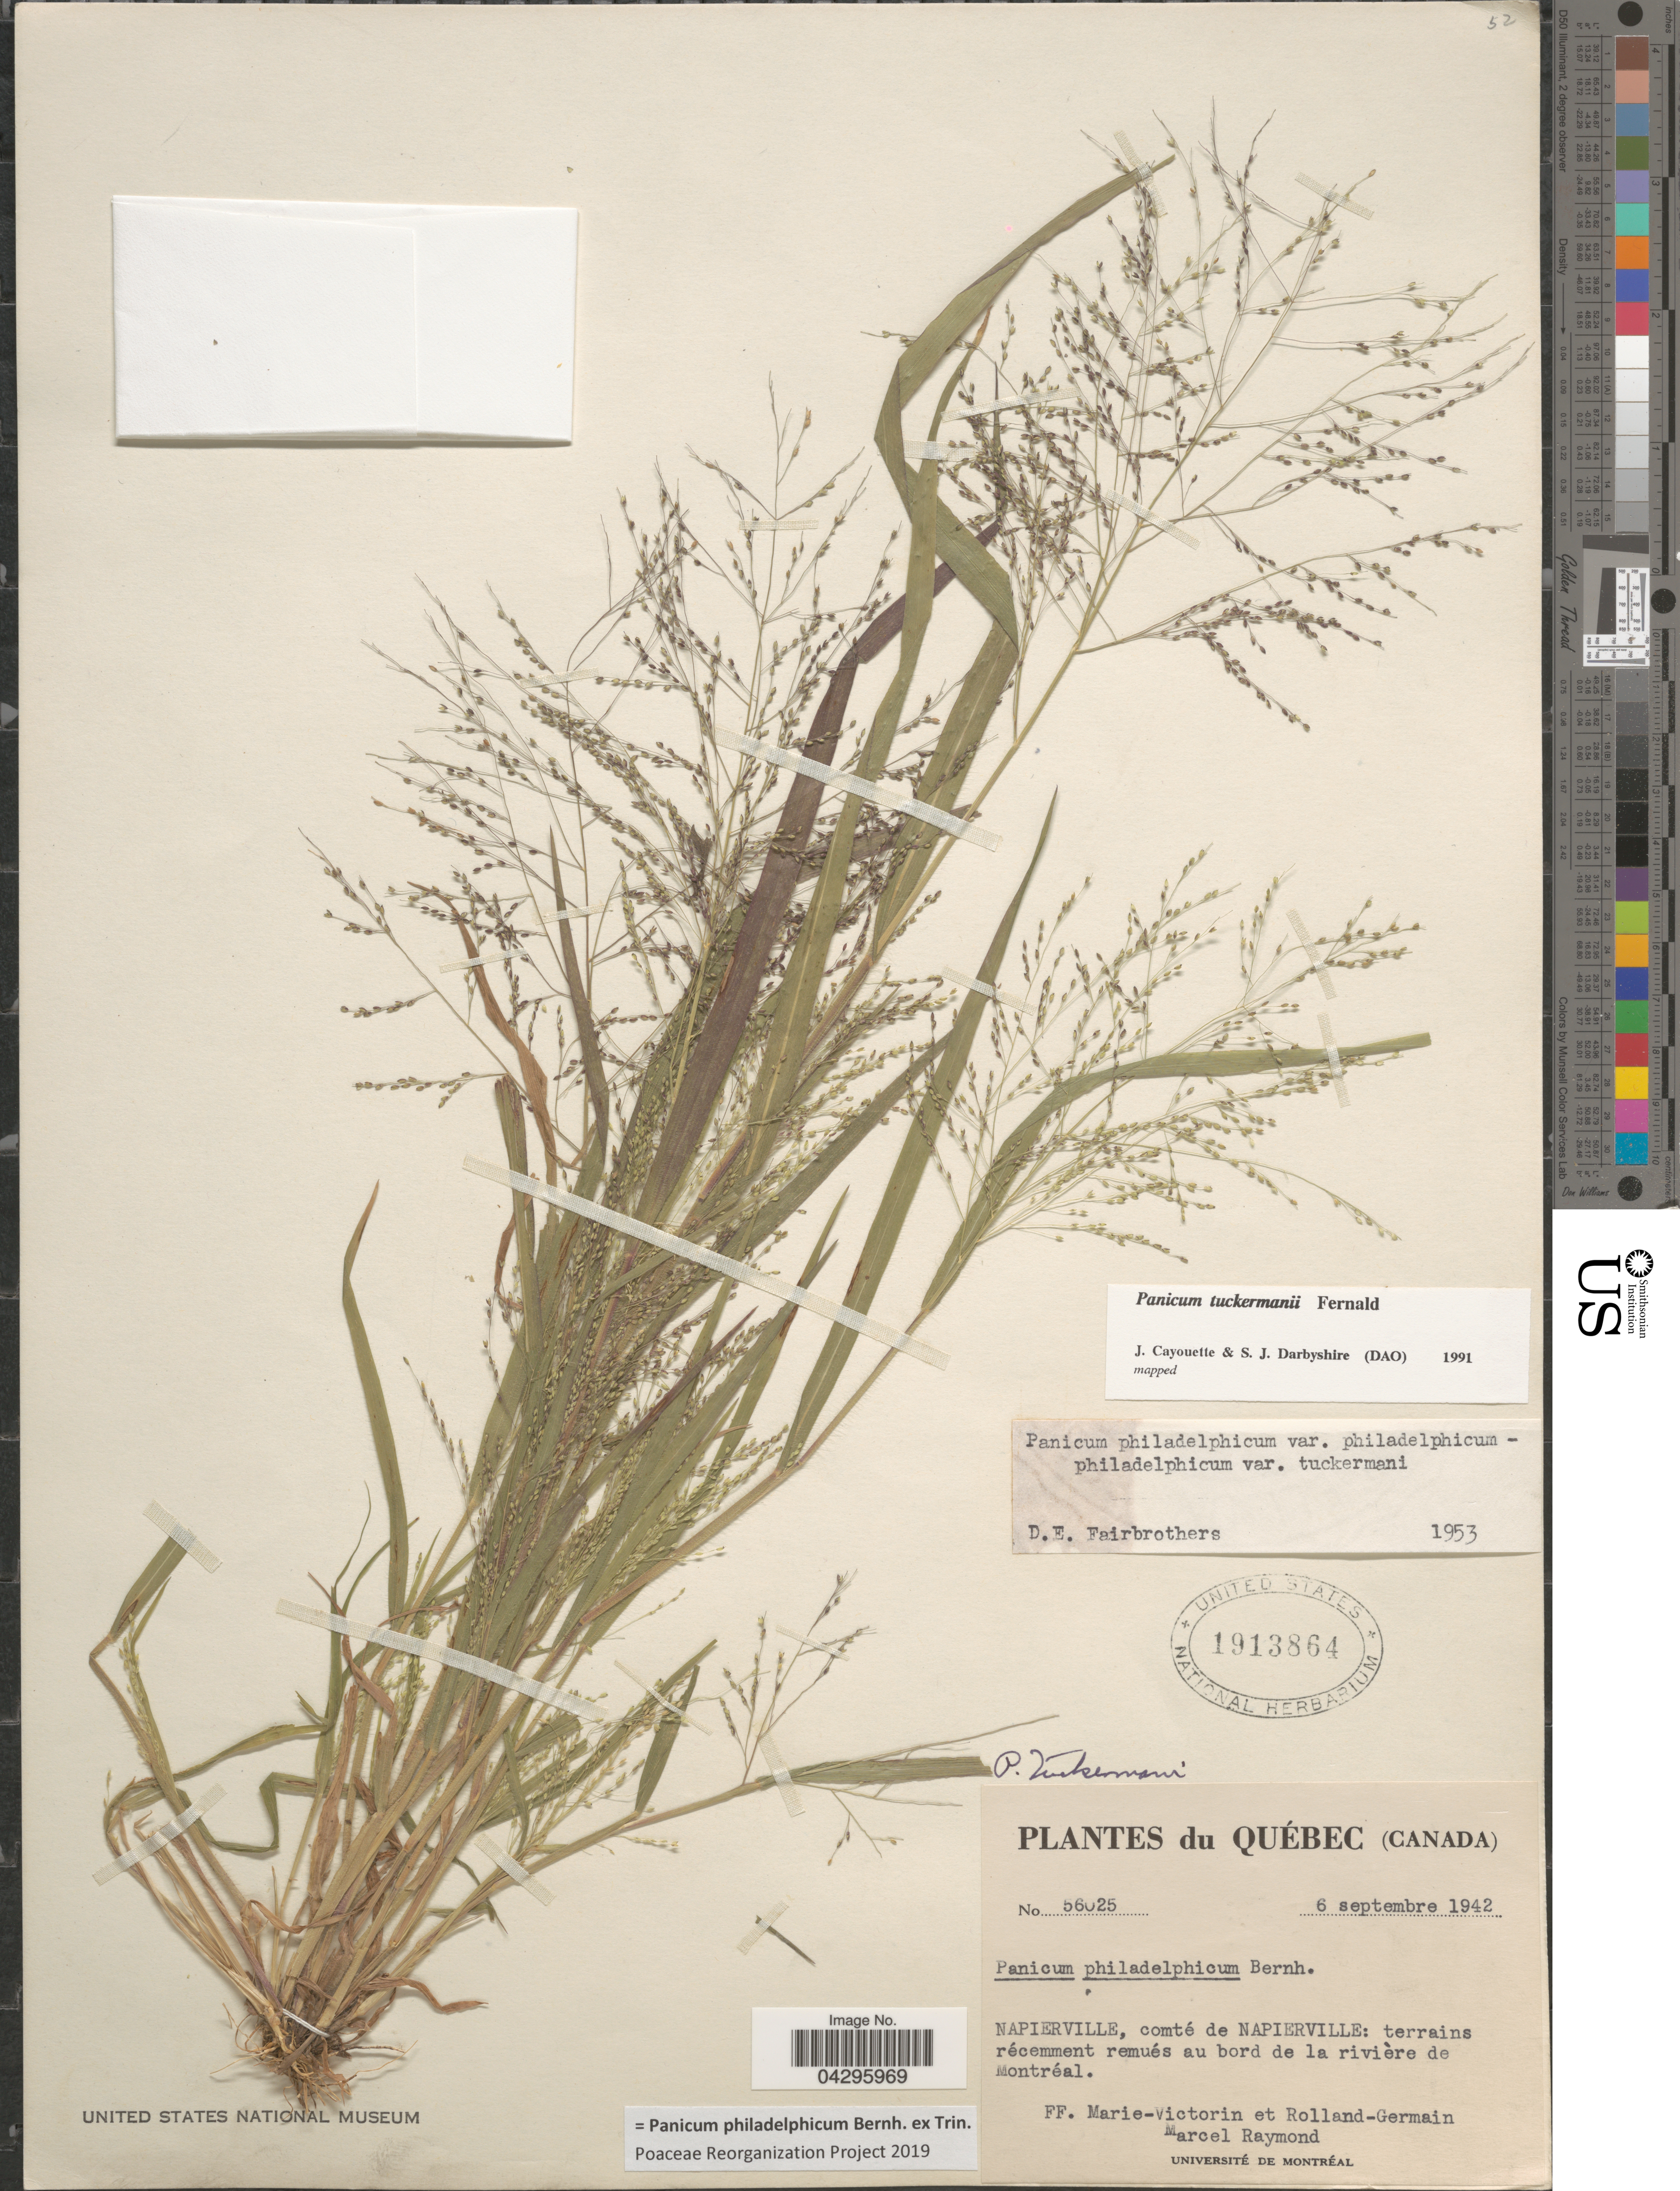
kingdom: Plantae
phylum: Tracheophyta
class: Liliopsida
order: Poales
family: Poaceae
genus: Panicum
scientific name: Panicum philadelphicum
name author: Bernh. ex Trin.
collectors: F. Marie-Victorin, Rolland-Germain & M. Raymond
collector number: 56025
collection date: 1942-09-06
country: Canada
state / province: Quebec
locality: Napierville, comté de Napierville: terrains récemment remués au bord de la rivière de Montréal.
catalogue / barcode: US 1913864